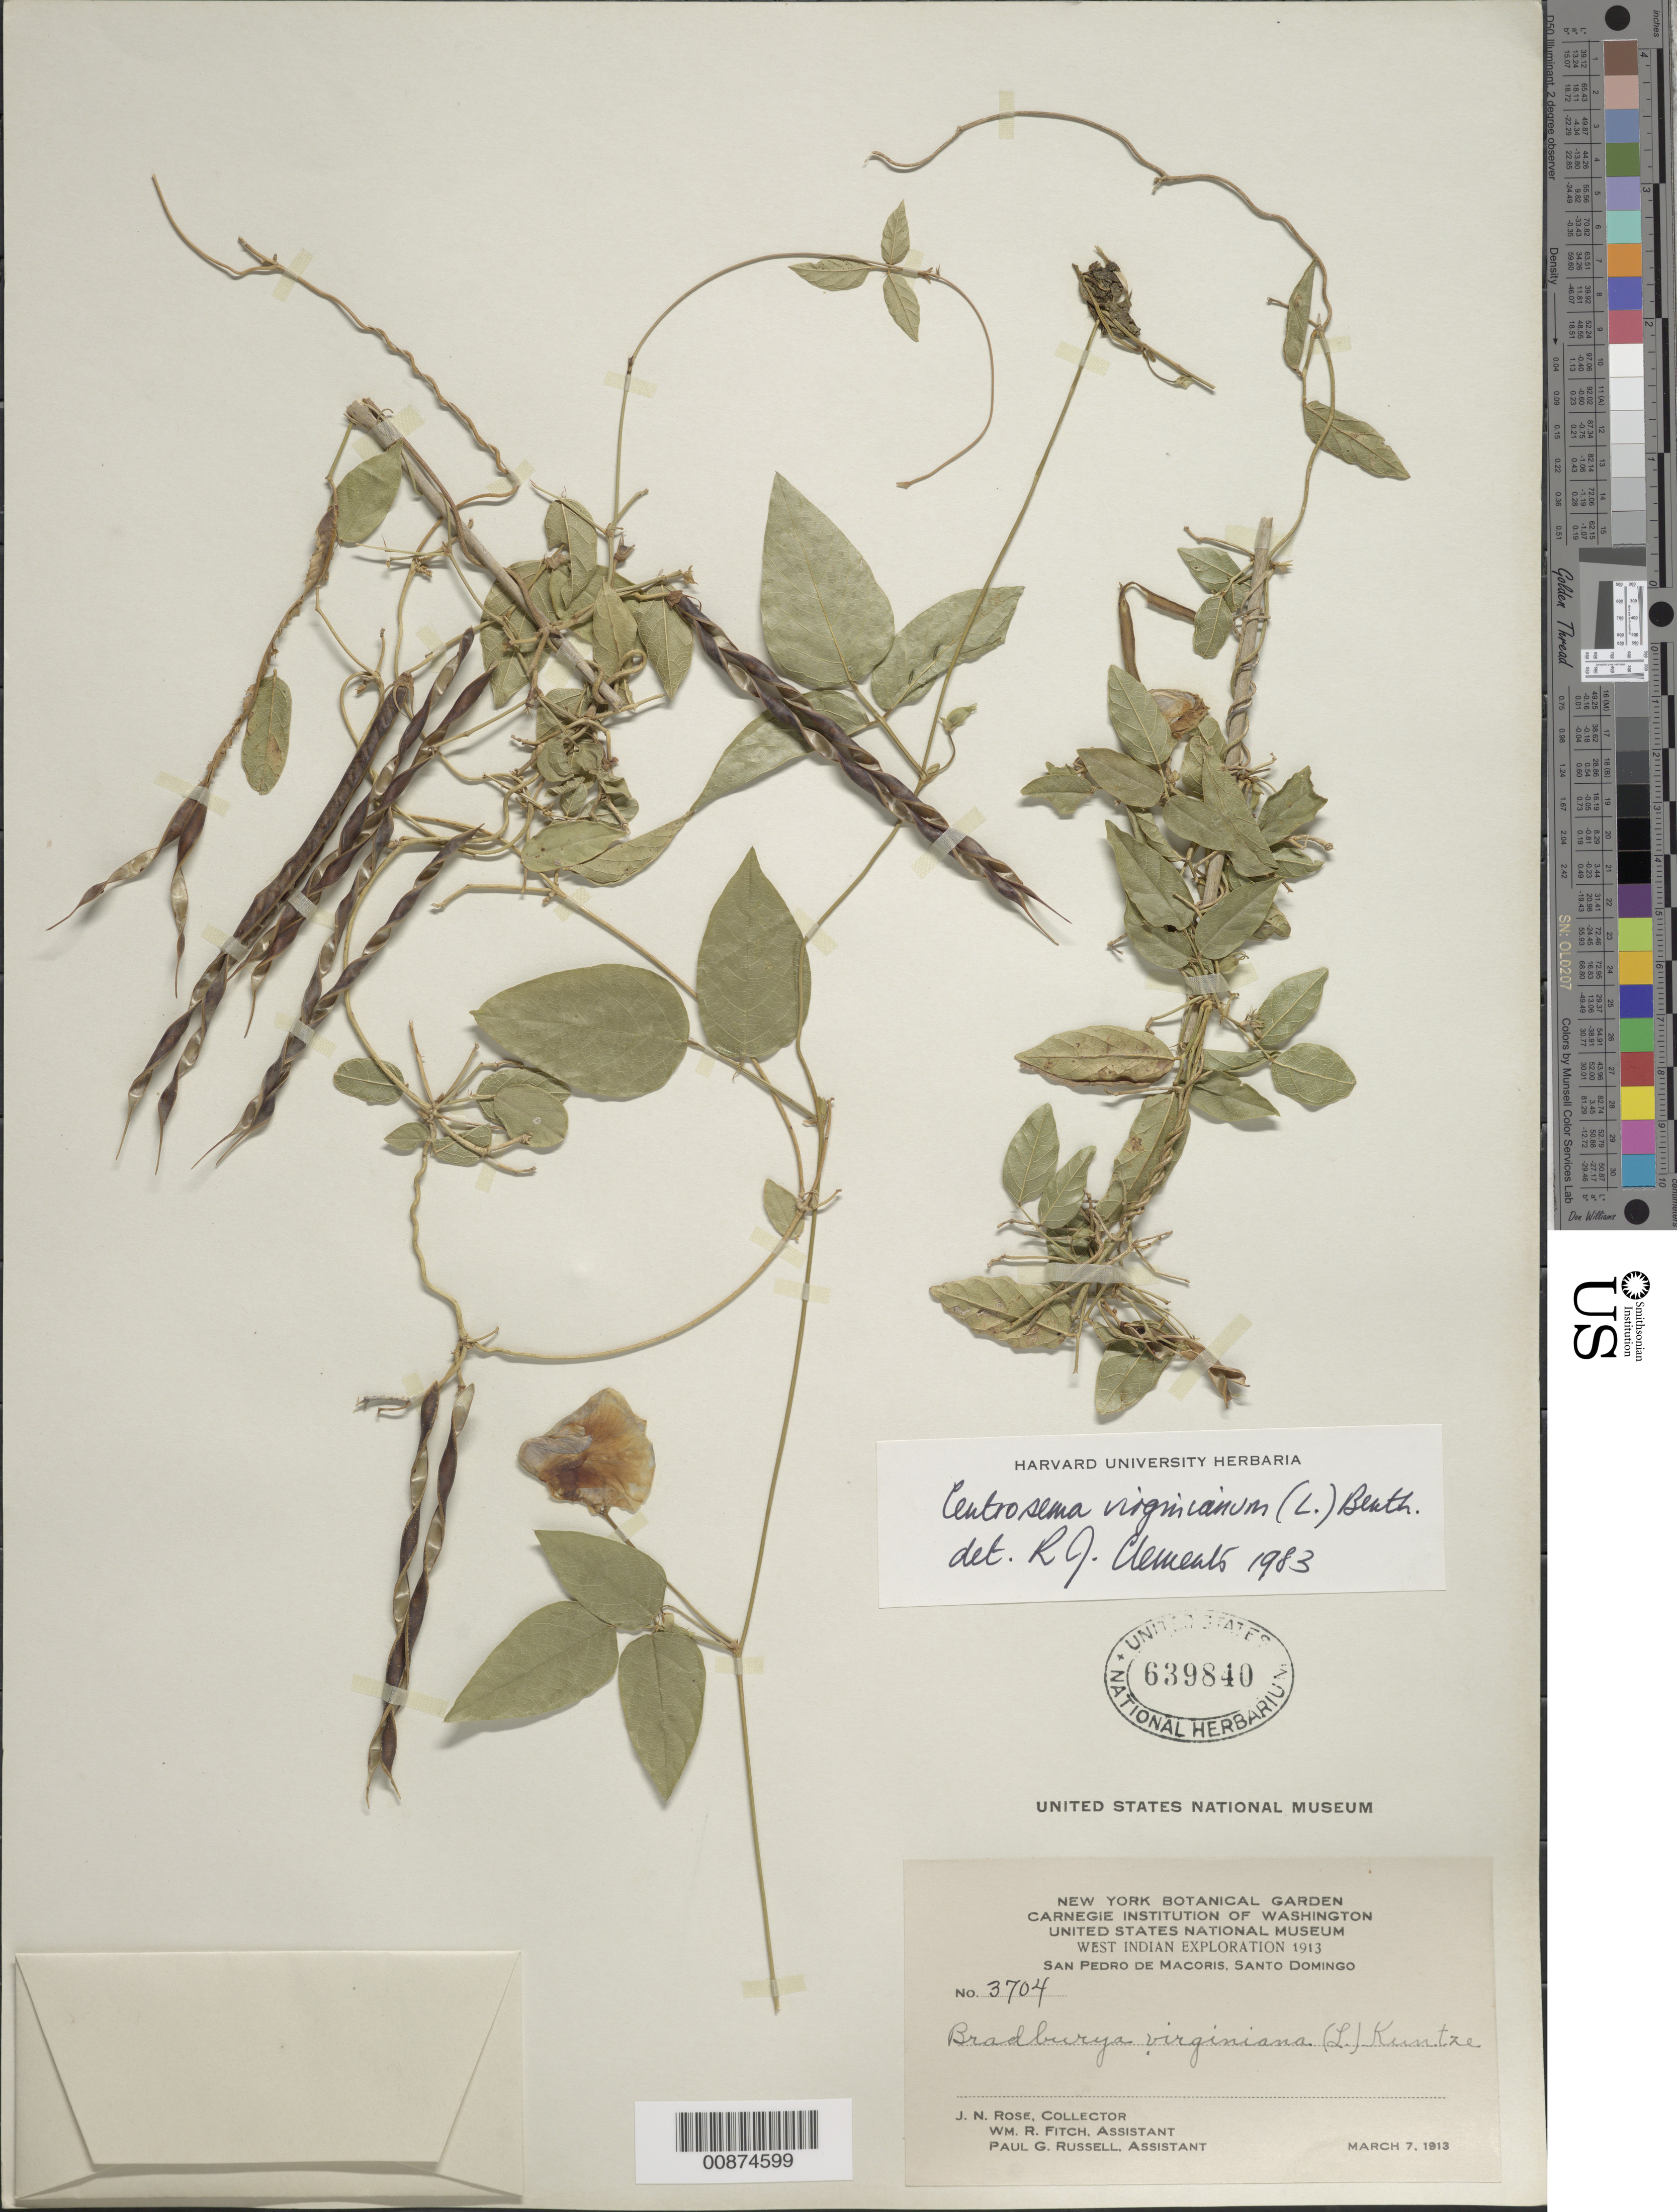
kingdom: Plantae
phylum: Tracheophyta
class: Magnoliopsida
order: Fabales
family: Fabaceae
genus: Centrosema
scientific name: Centrosema virginianum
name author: (L.) Benth.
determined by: Clements, R. J.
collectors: J. N. Rose, W. R. Fitch & P. G. Russell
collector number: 3704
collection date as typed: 07 Mar 1913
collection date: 1913-03-07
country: Dominican Republic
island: Hispaniola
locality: San Pedro de Macorís, Santo Domingo.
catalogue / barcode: US 639840